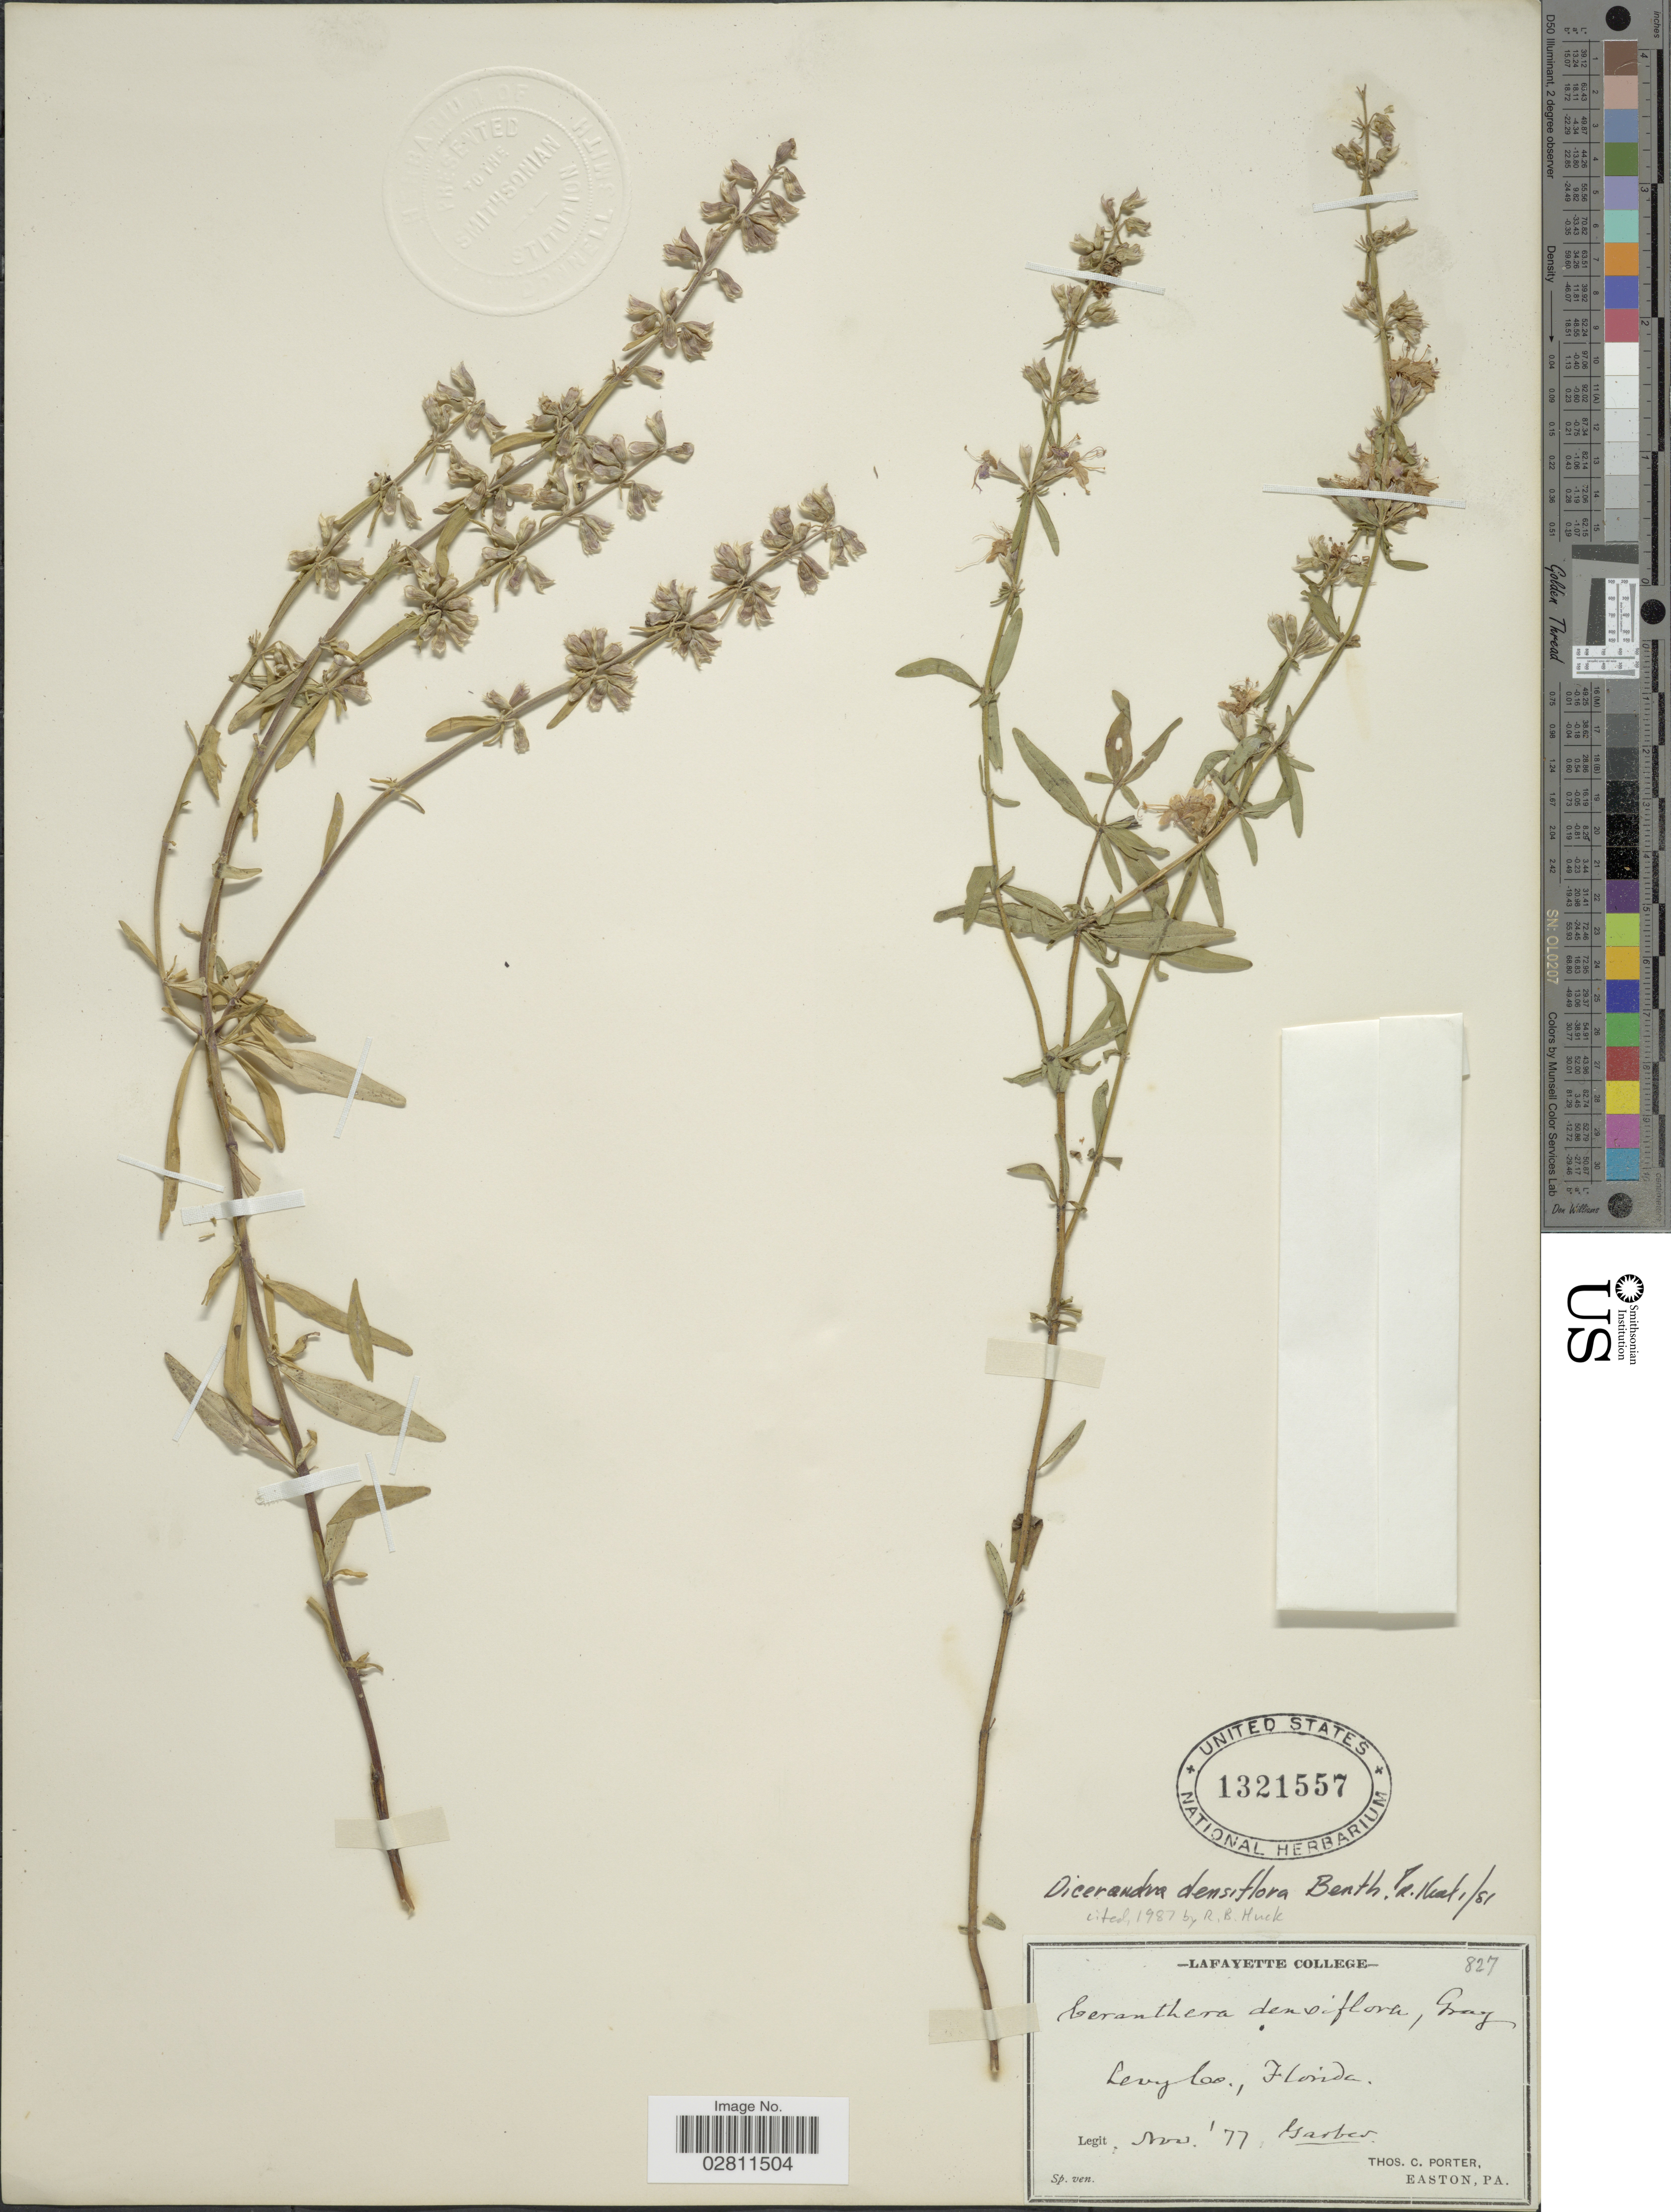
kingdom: Plantae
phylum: Tracheophyta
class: Magnoliopsida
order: Lamiales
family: Lamiaceae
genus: Dicerandra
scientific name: Dicerandra densiflora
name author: Benth.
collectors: -- Garber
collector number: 827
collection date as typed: Transcribed d/m/y: /11/77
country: United States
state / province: Florida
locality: Levy Co.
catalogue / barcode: US 1321557